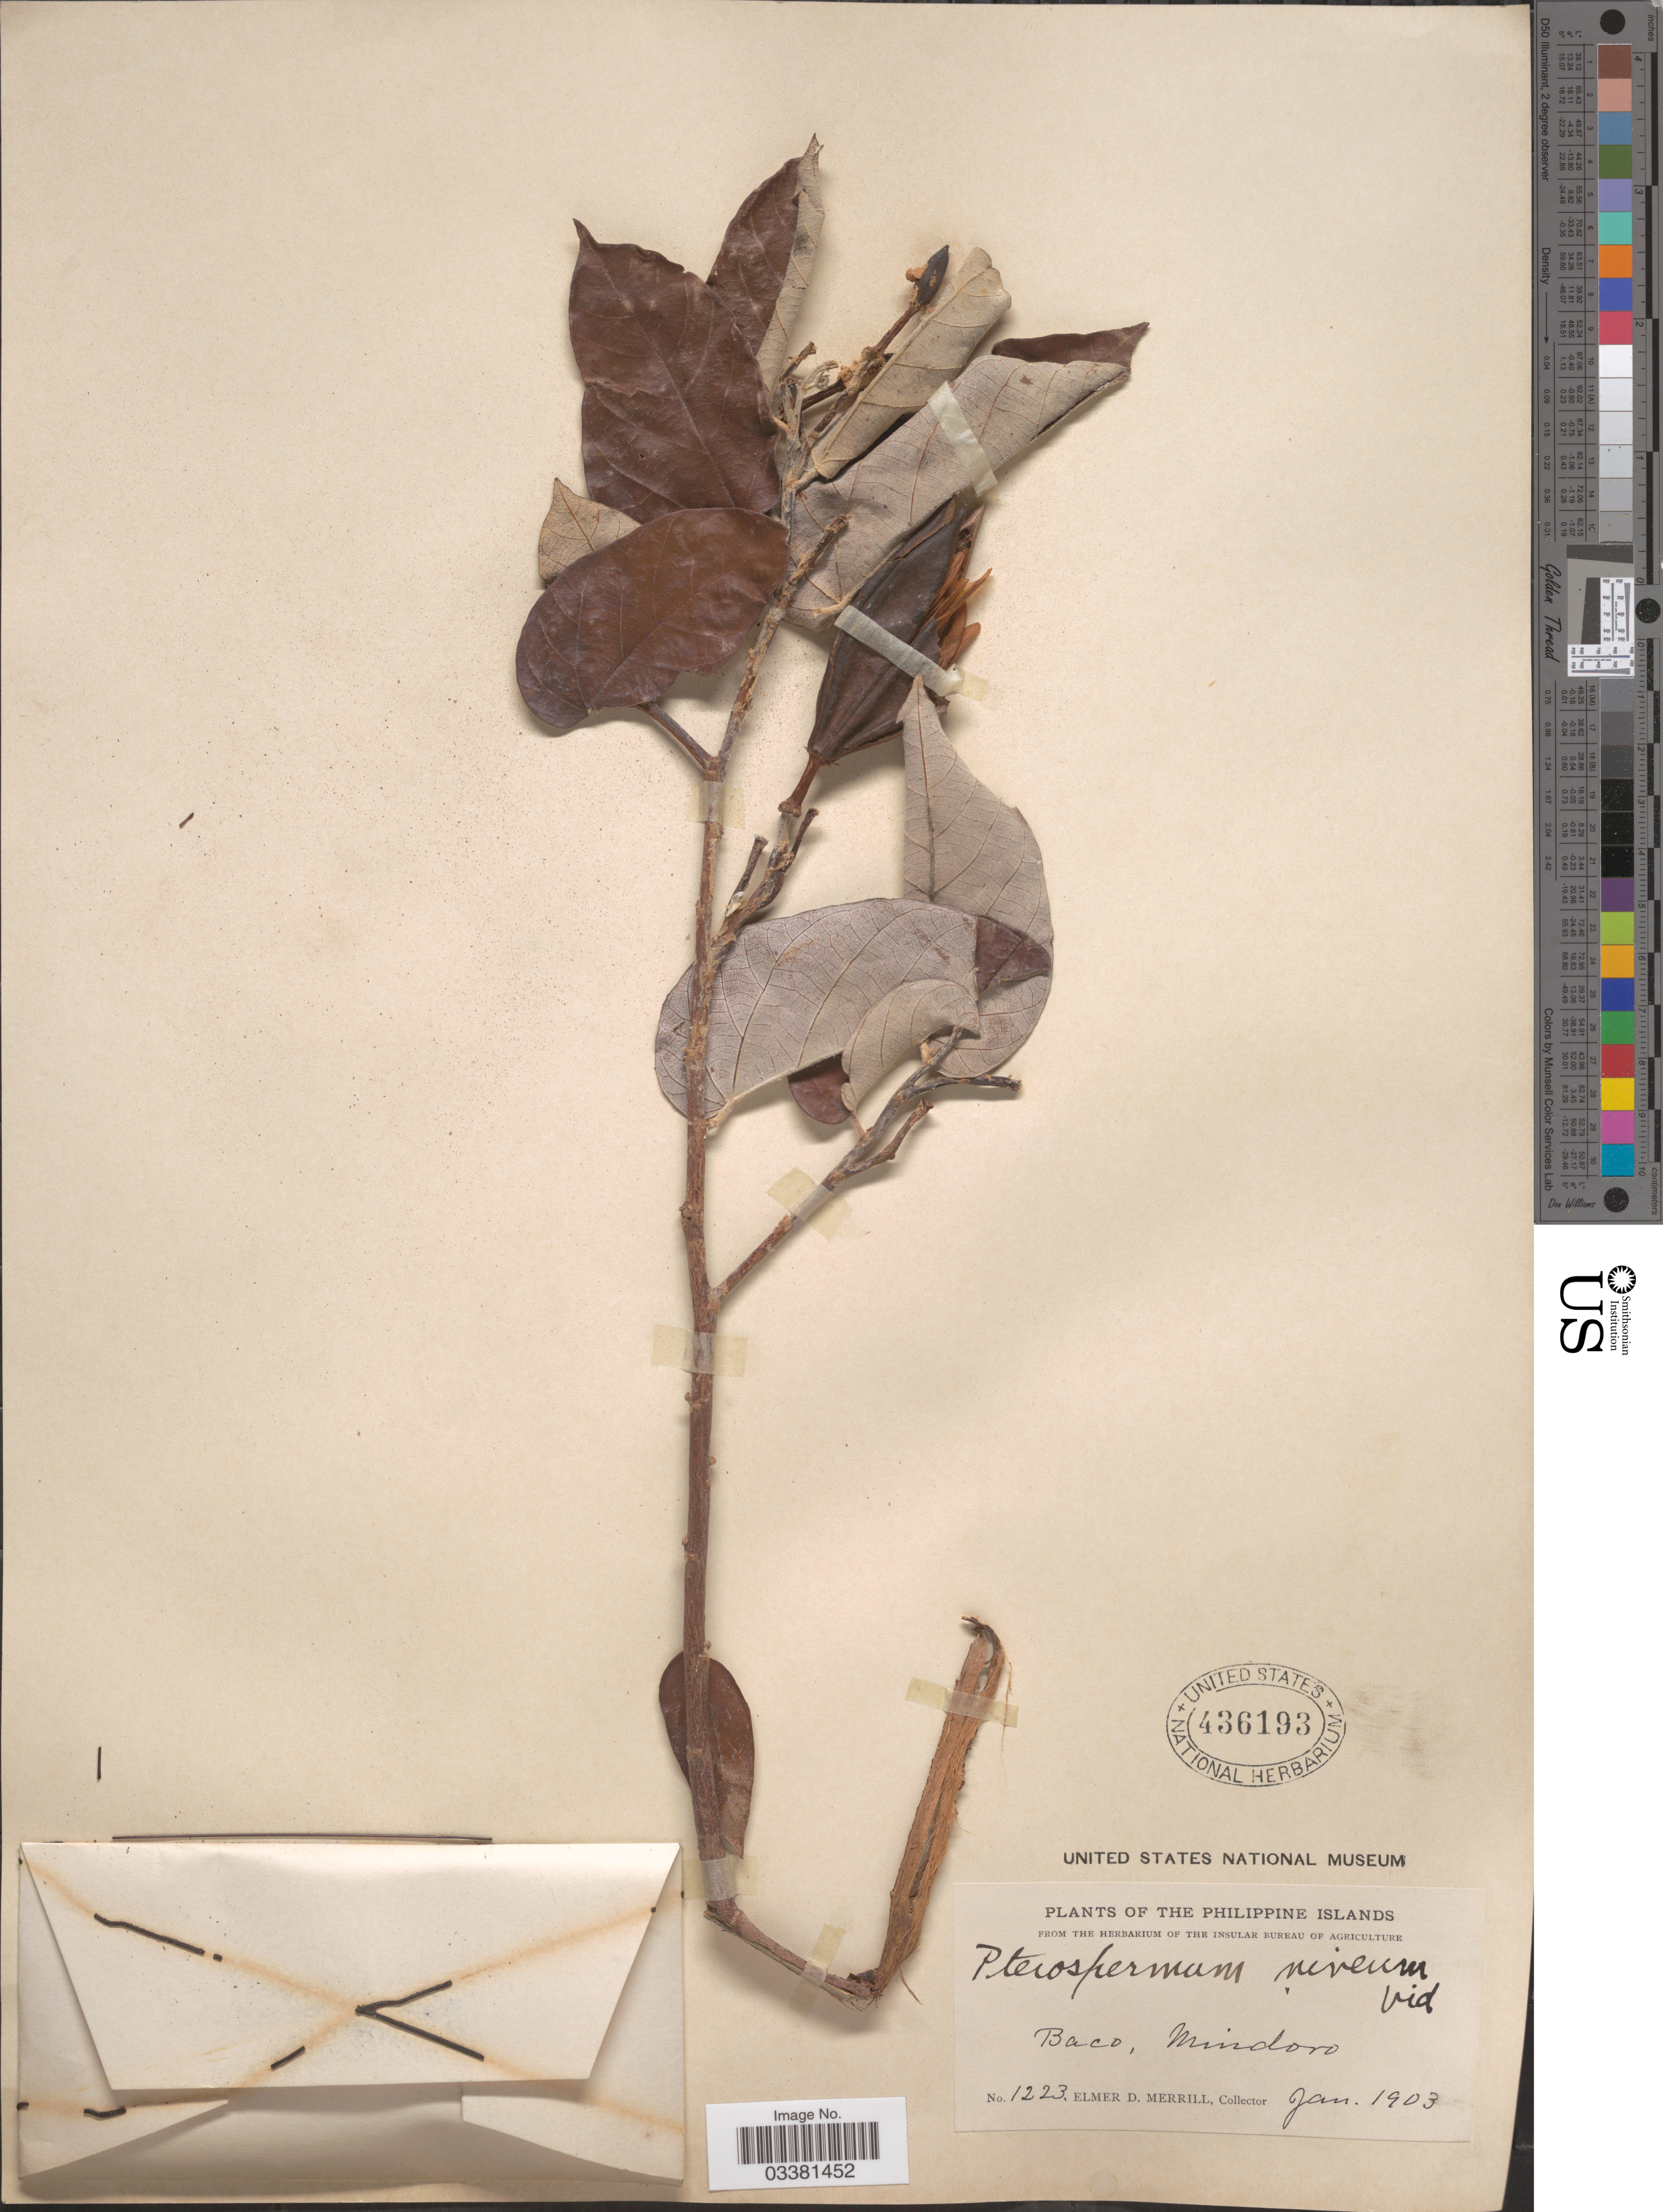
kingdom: Plantae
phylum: Tracheophyta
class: Magnoliopsida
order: Malvales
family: Malvaceae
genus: Pterospermum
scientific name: Pterospermum niveum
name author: S. Vidal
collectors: E. D. Merrill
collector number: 1223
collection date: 1903-01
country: Philippines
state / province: Mimaropa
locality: Baco, Mindoro.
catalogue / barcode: US 436193